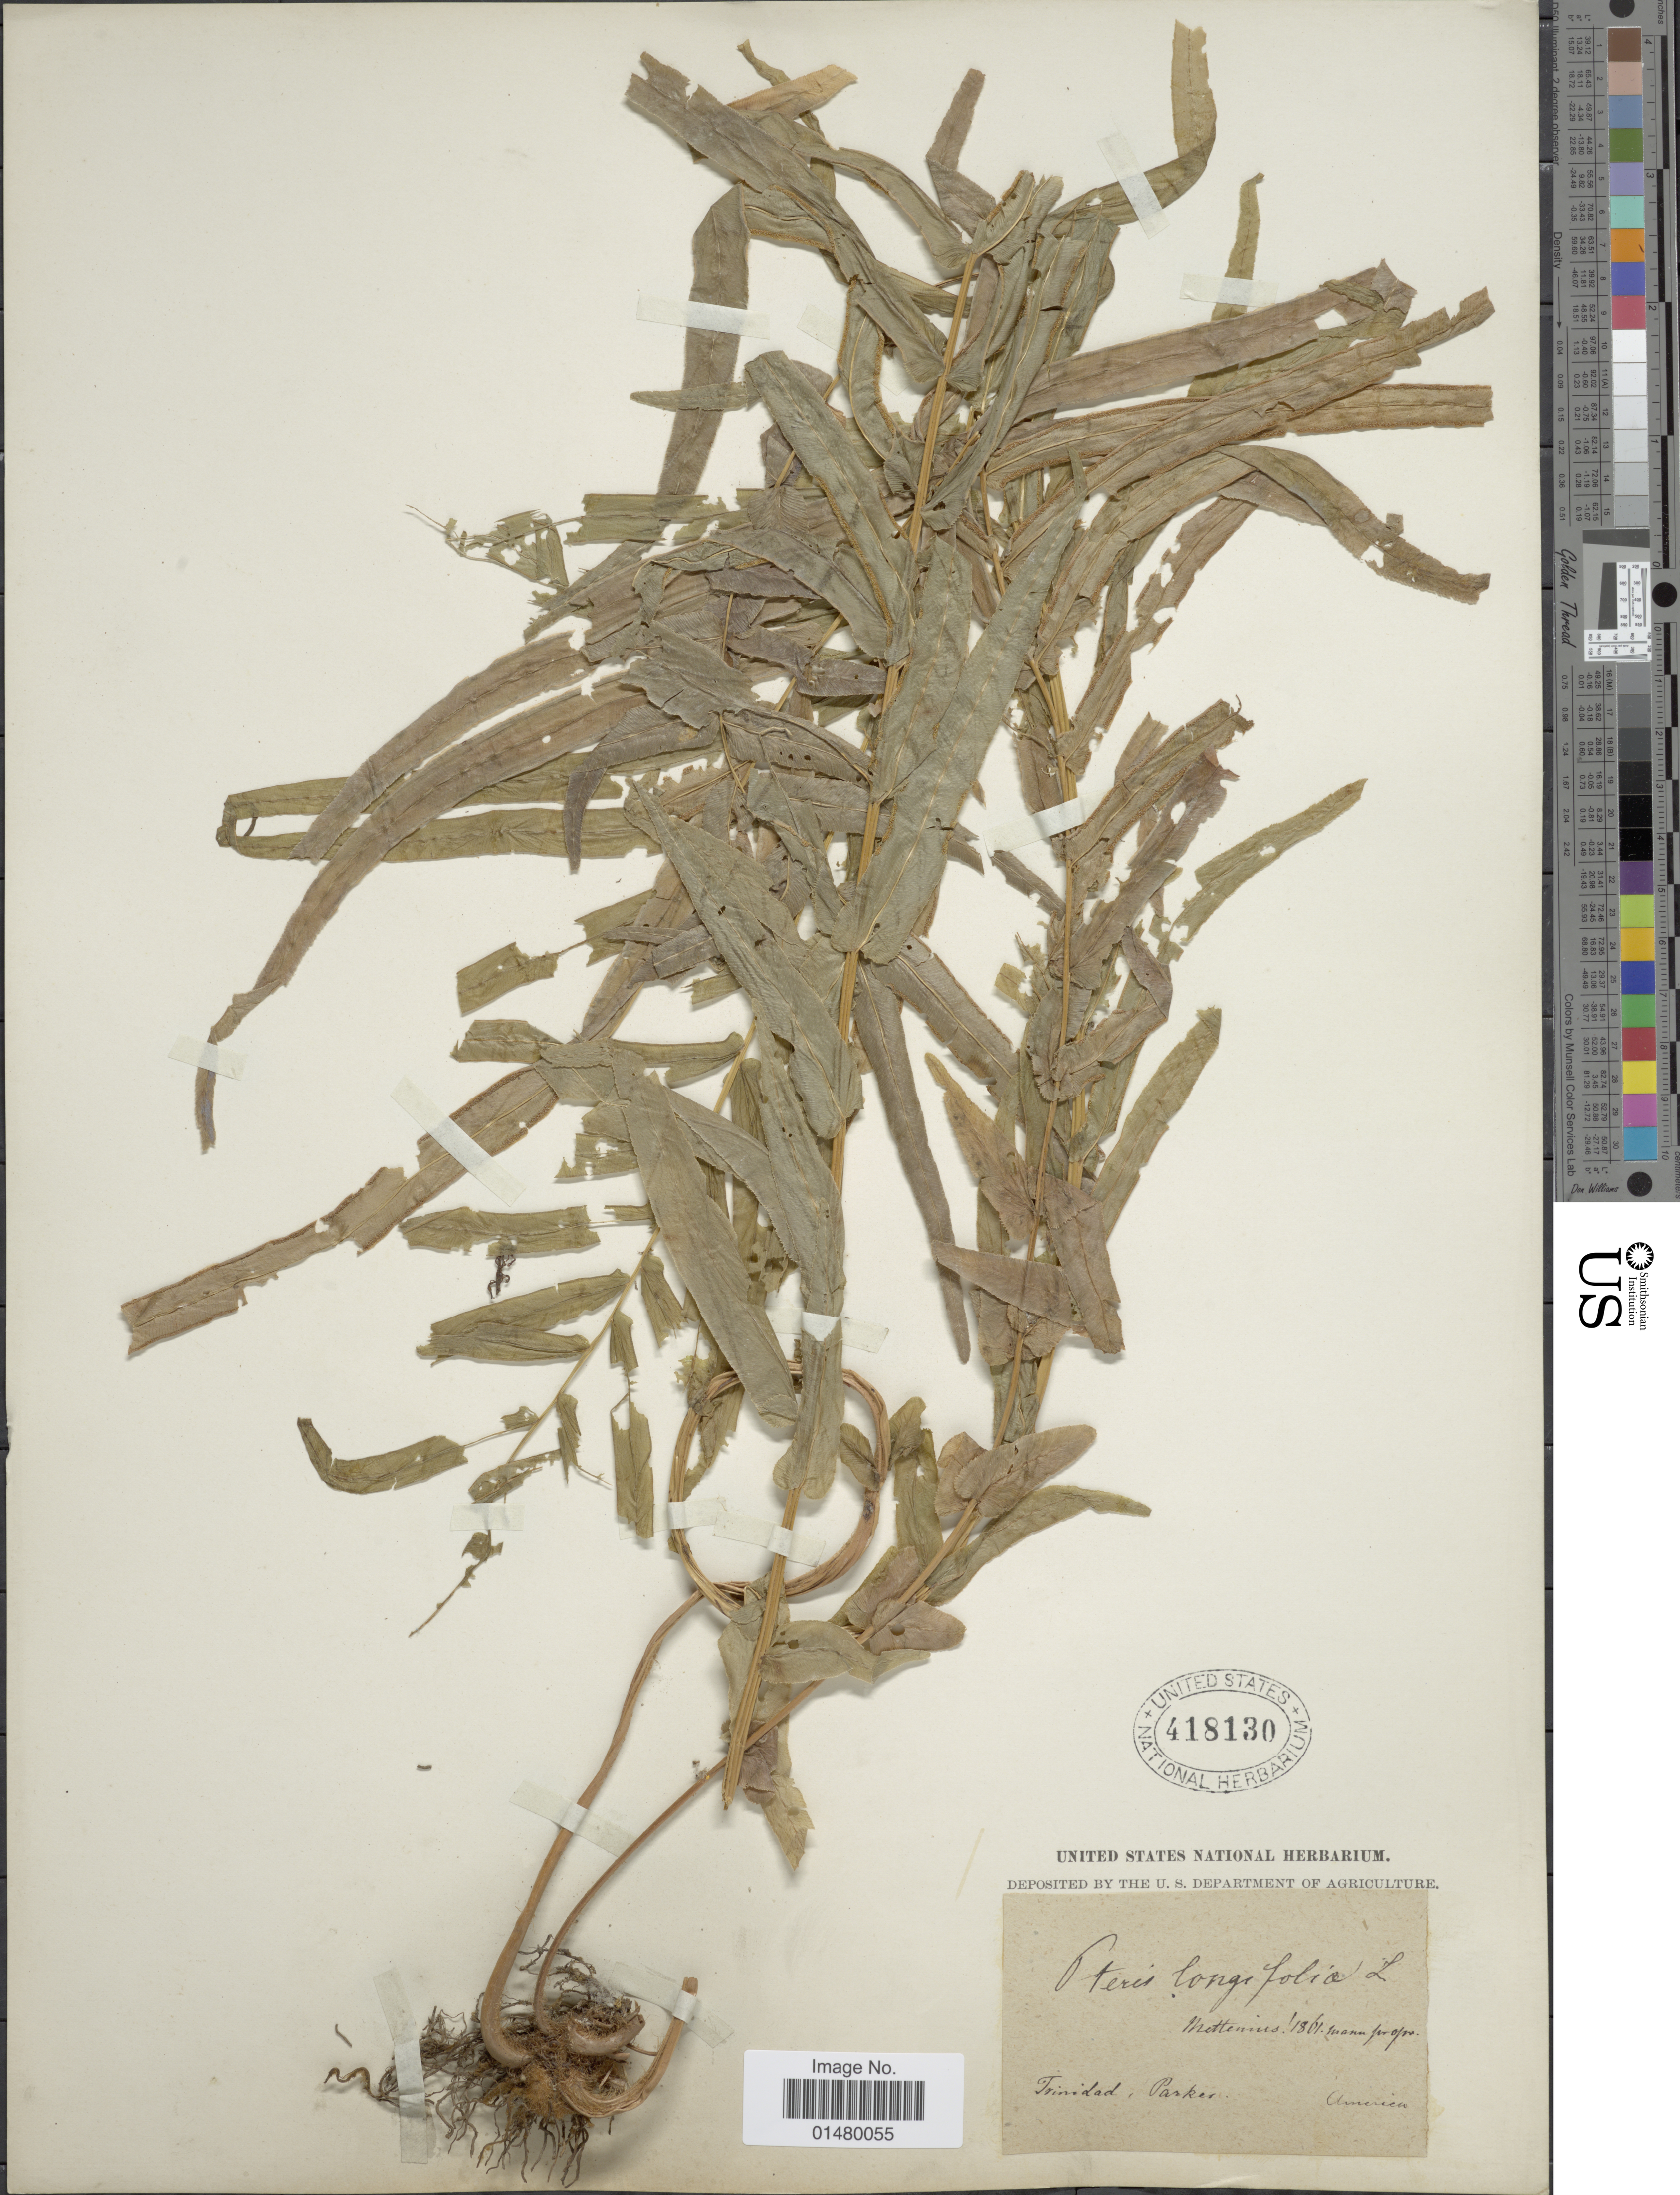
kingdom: Plantae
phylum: Tracheophyta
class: Polypodiopsida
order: Polypodiales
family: Pteridaceae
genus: Pteris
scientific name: Pteris vittata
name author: L.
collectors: -. Parker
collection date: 1861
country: Trinidad and Tobago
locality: Trinidad. America. [unsure placement]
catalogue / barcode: US 418130